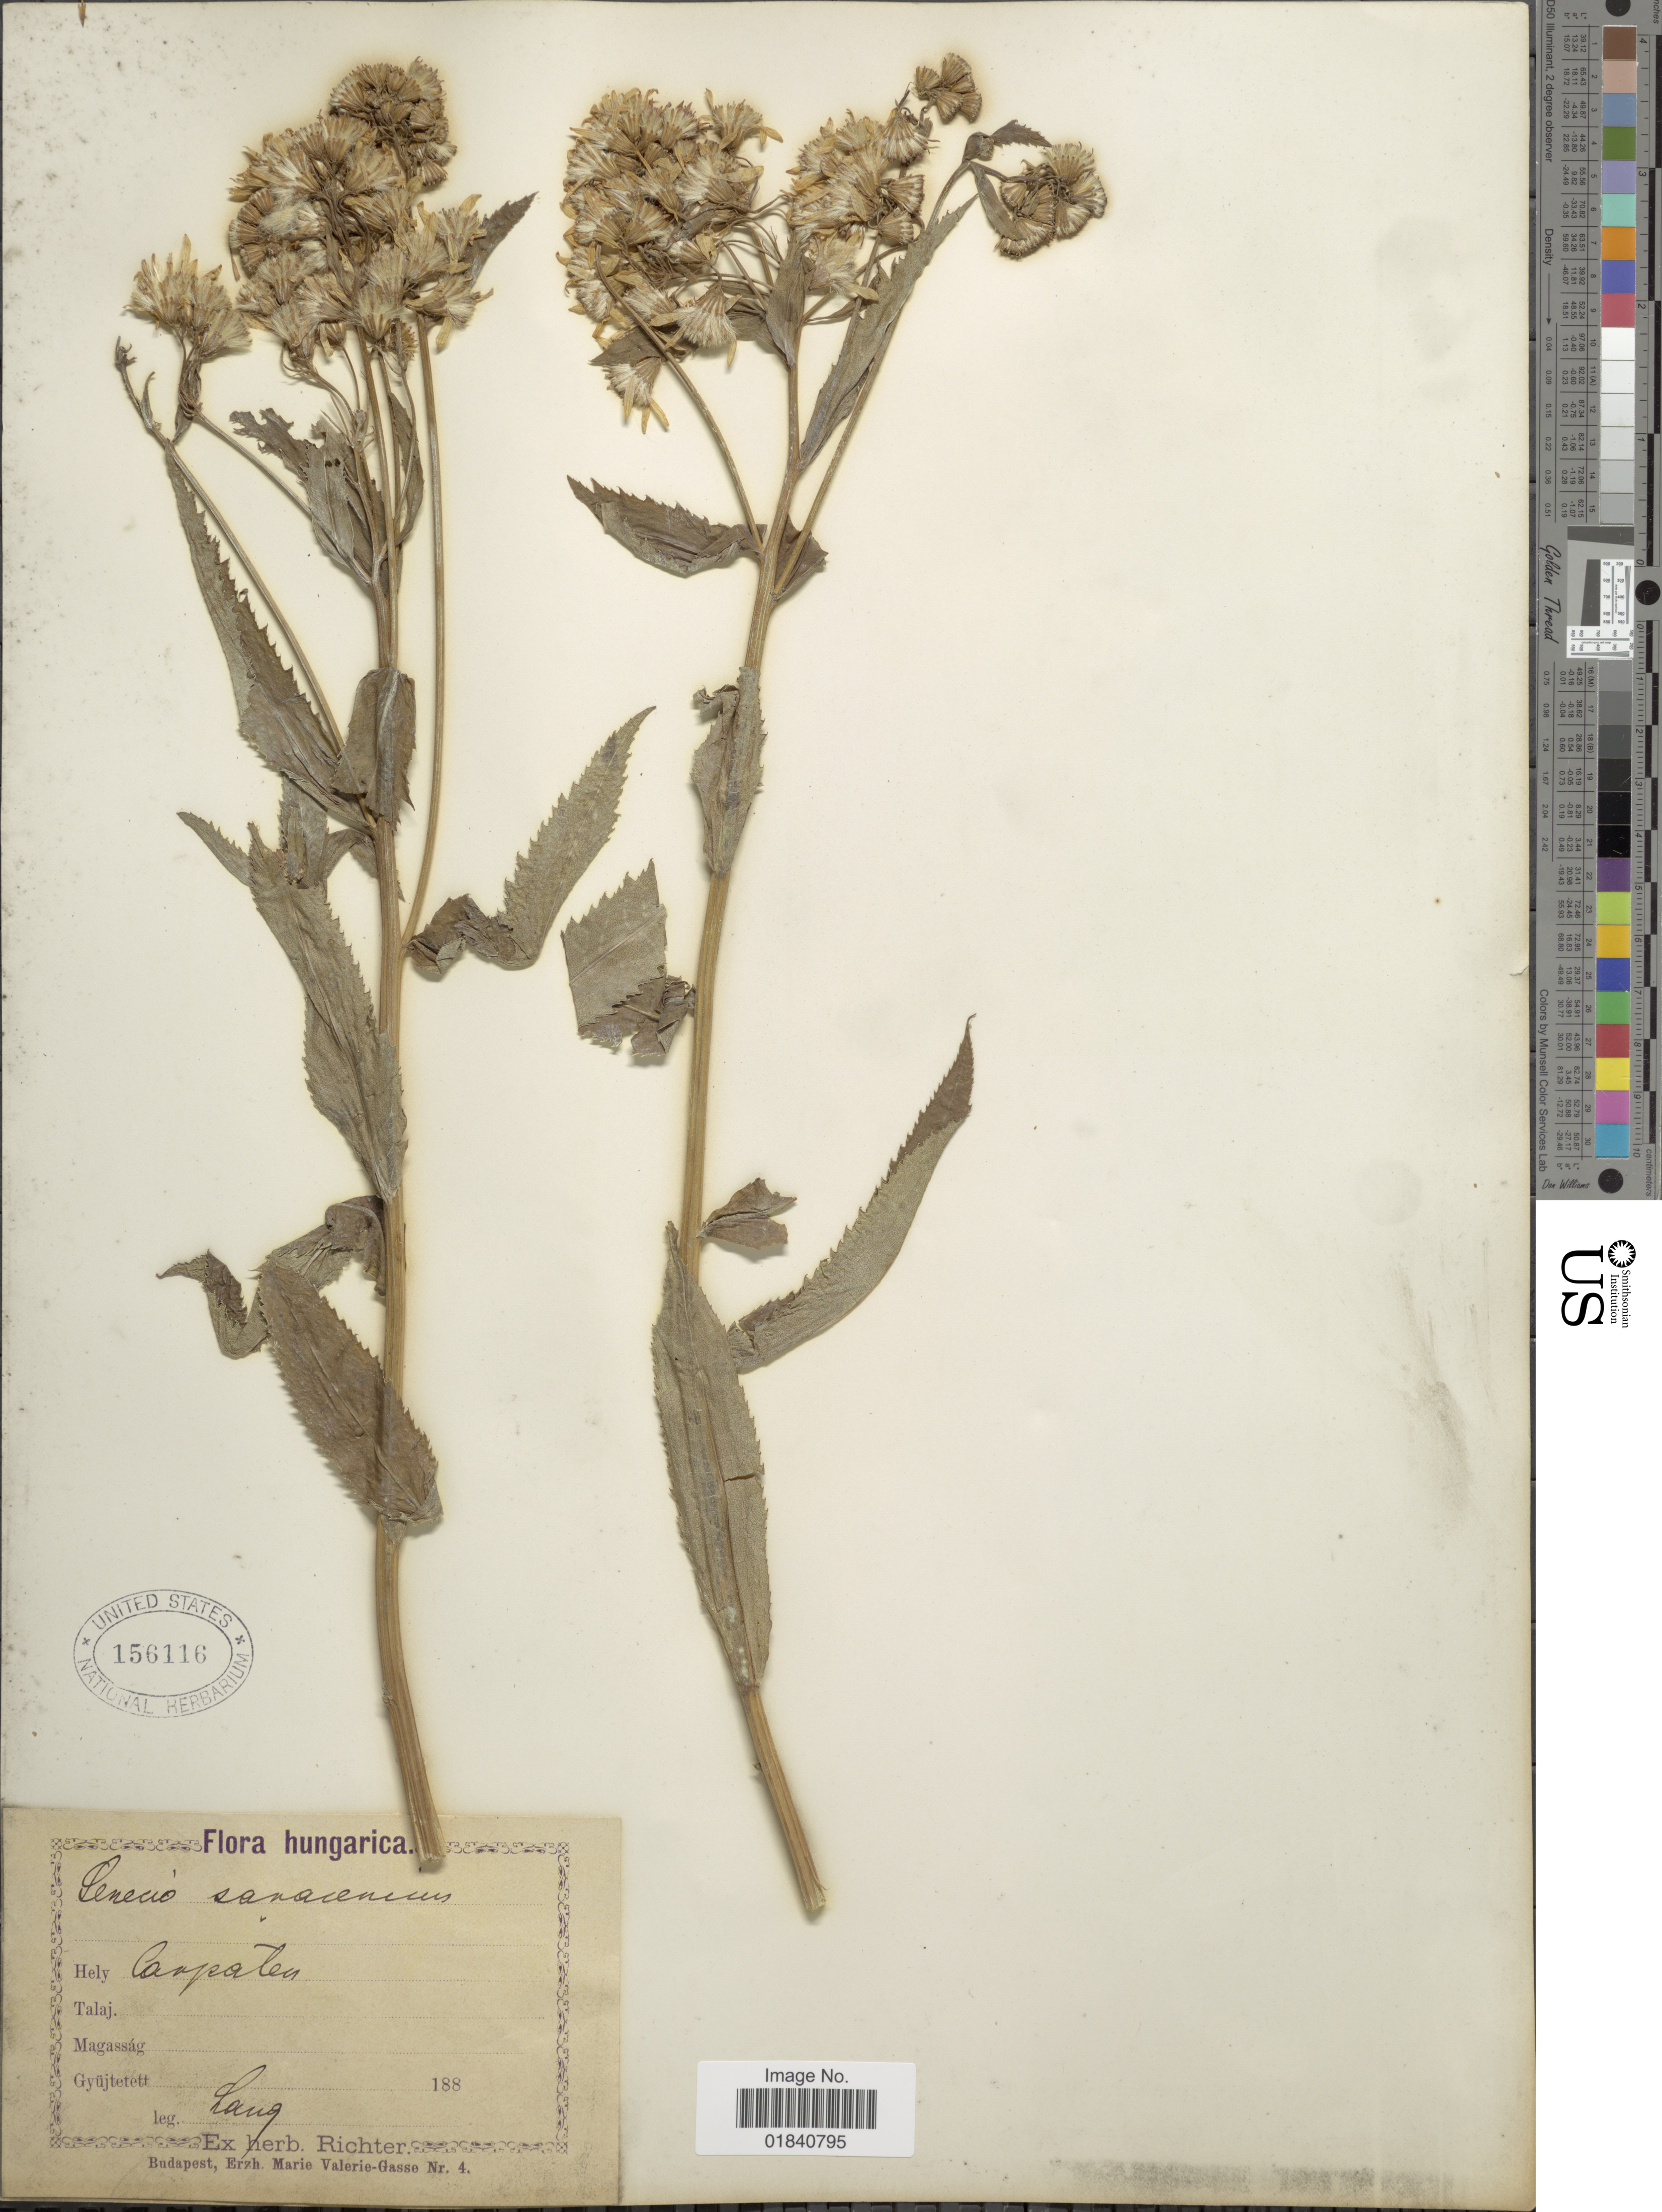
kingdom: Plantae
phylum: Tracheophyta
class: Magnoliopsida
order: Asterales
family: Asteraceae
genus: Senecio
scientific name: Senecio sarracenicus var. sarracenicus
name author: L.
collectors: -- Lang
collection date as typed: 188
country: Hungary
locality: Carpaten [interpreted]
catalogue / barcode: US 156116